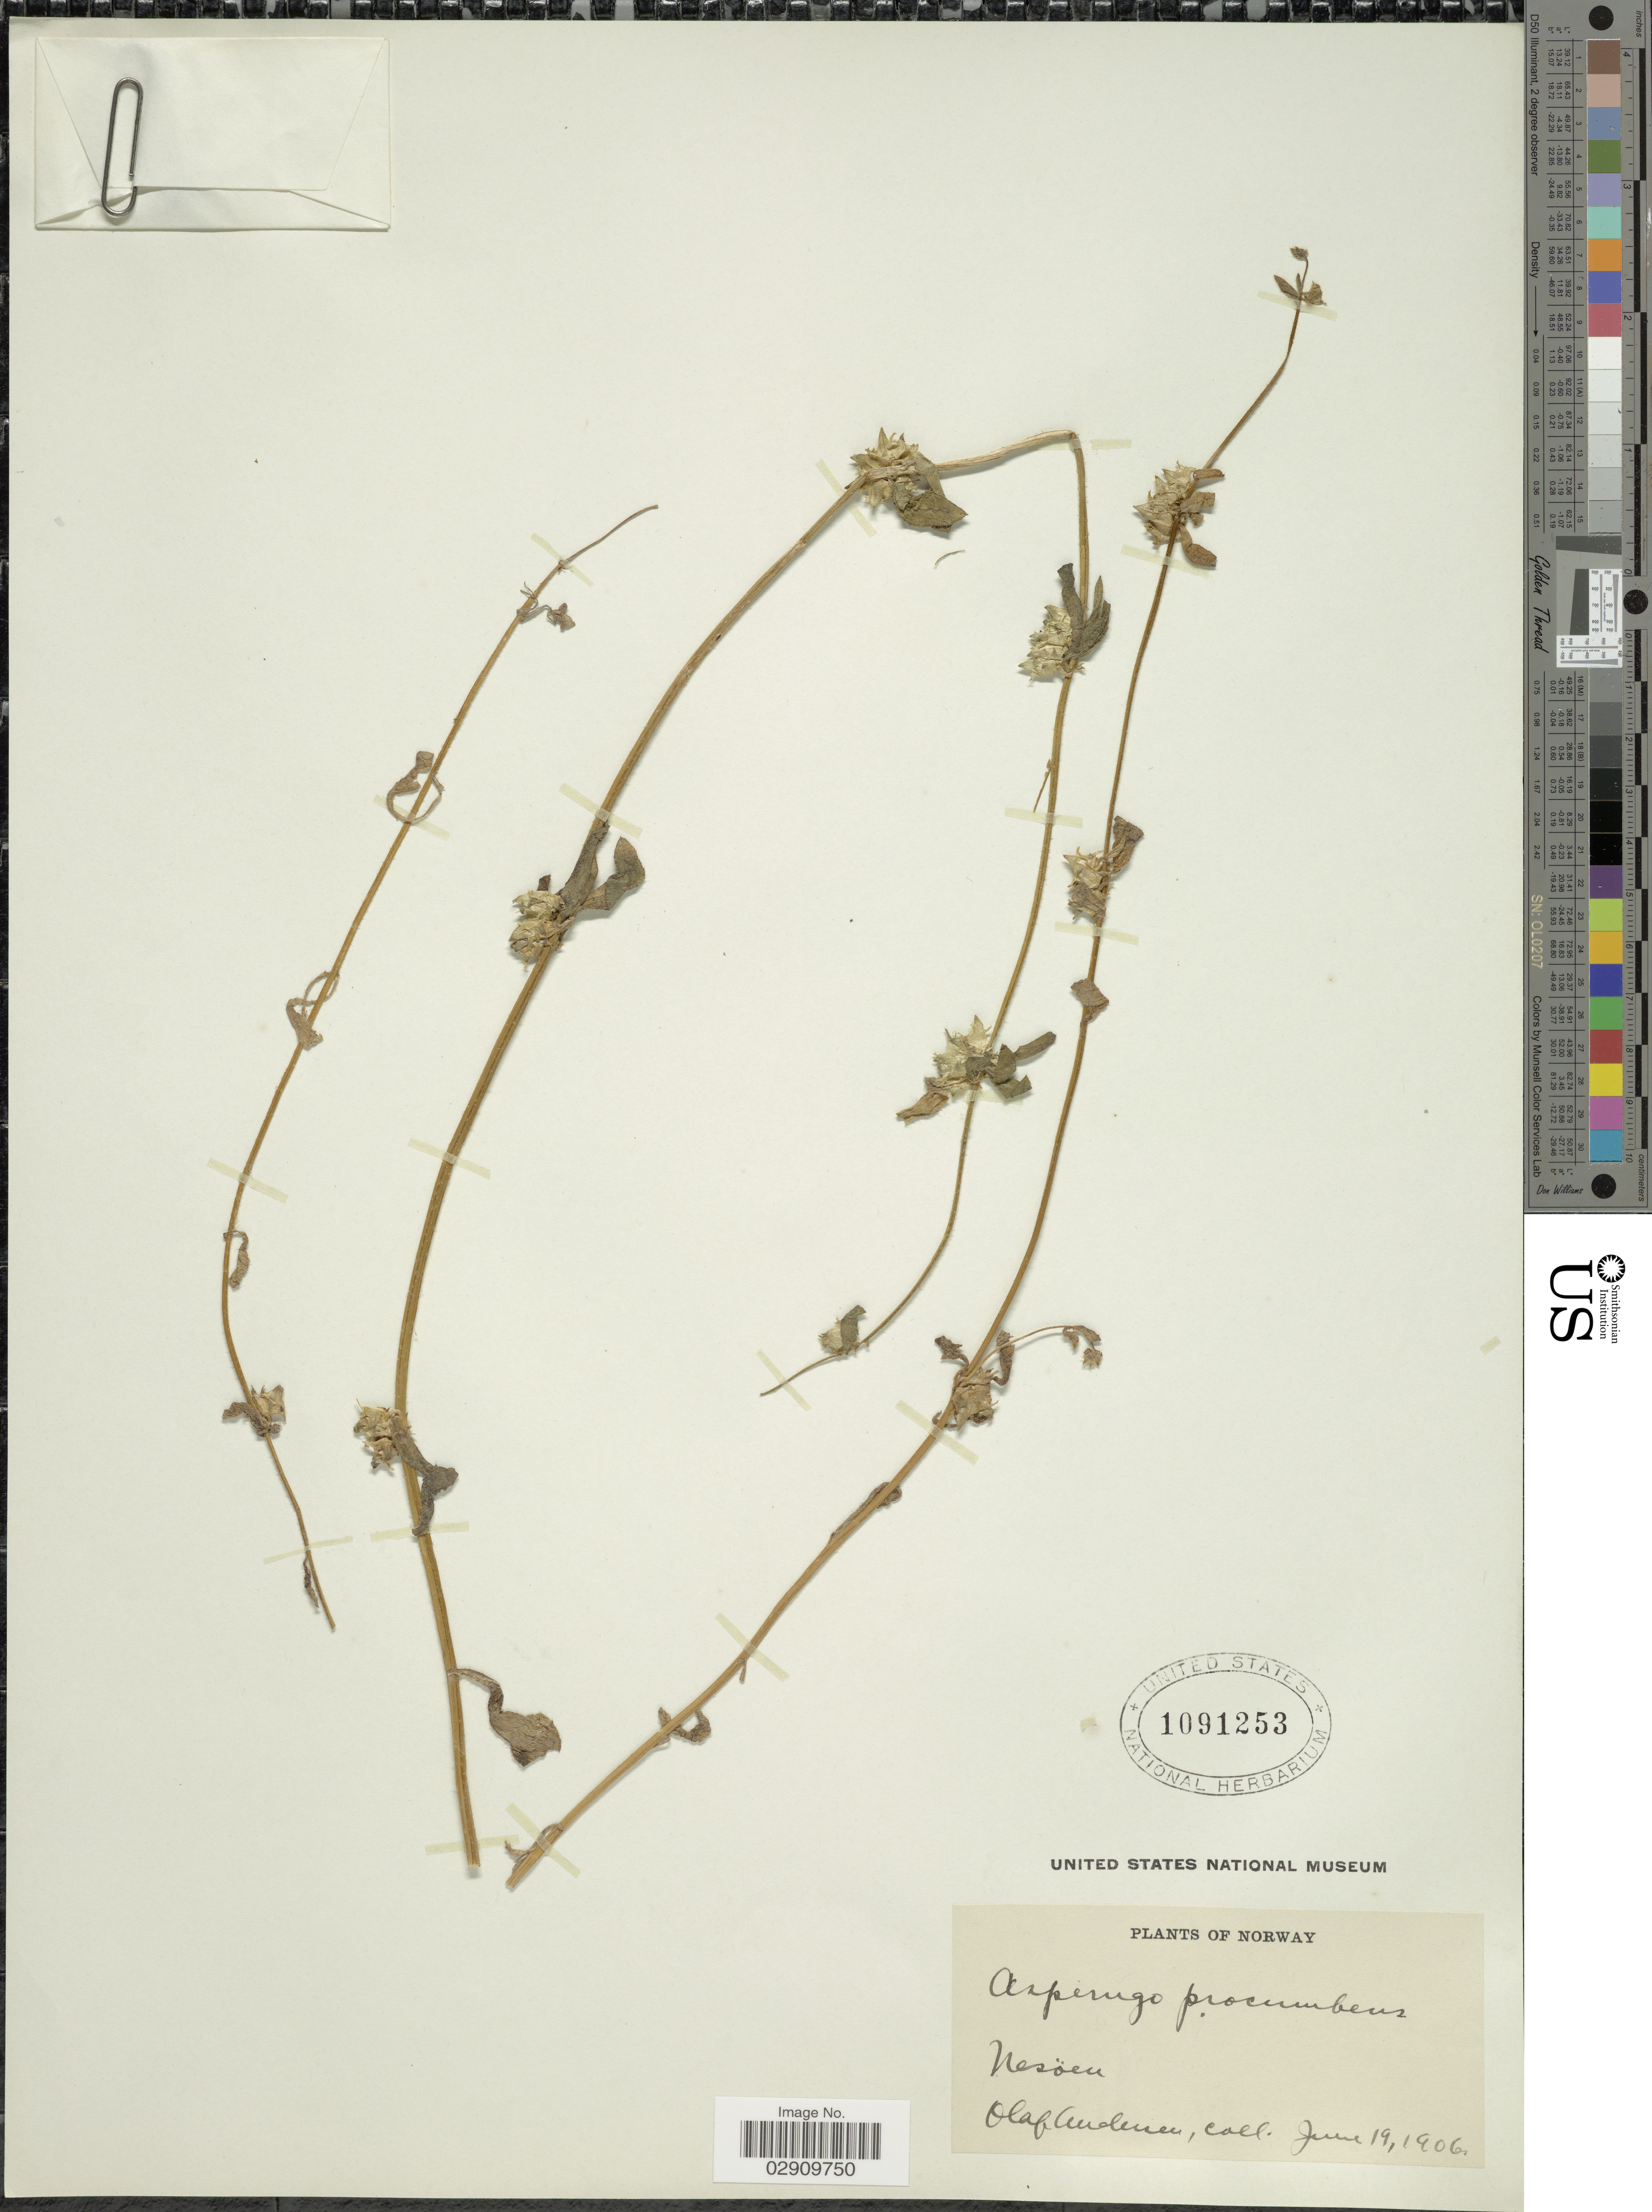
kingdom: Plantae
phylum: Tracheophyta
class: Magnoliopsida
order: Boraginales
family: Boraginaceae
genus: Asperugo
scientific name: Asperugo procumbens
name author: L.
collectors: O. Sundene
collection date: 1906-06-19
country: Norway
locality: Nesöeu.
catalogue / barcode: US 1091253